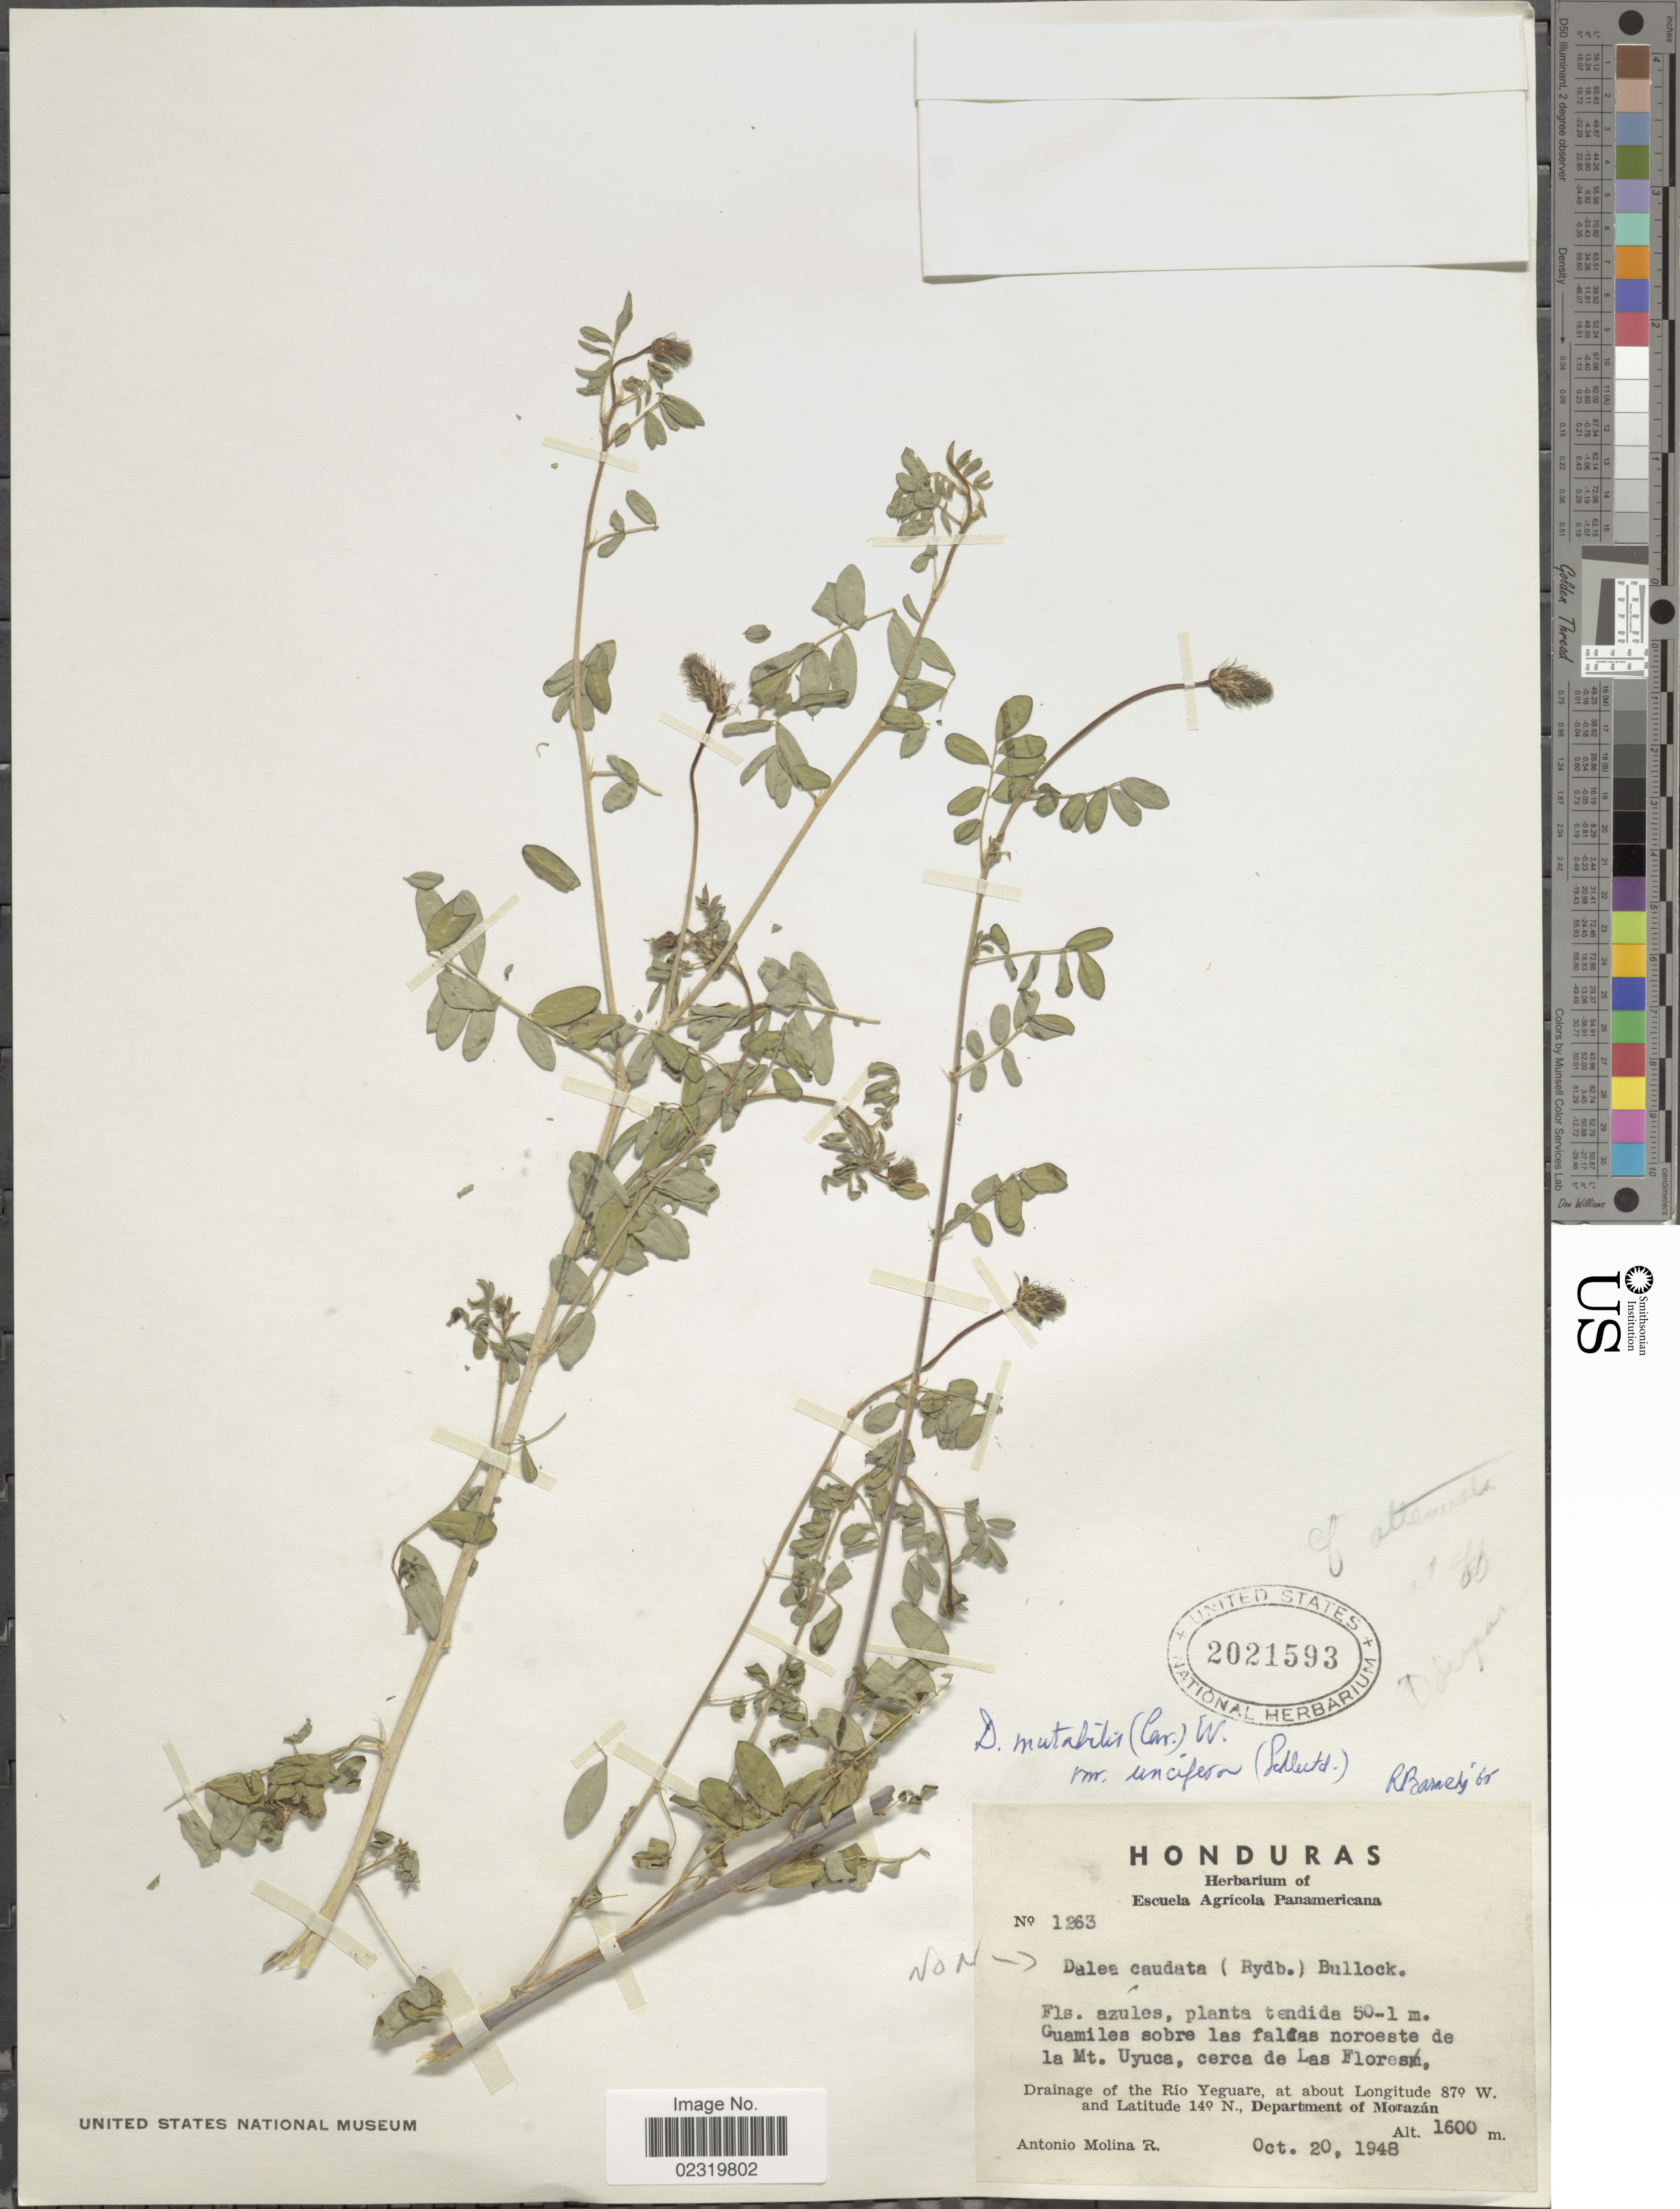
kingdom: Plantae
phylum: Tracheophyta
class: Magnoliopsida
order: Fabales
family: Fabaceae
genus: Dalea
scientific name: Dalea obovatifolia var. obovatifolia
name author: Ortega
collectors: A. Molina R.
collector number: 1263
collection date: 1948-10-20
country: Honduras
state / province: Fco. Morazán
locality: Guamiles sobre les faldas noroeste de la Mt. Uyuca, cerca de Las Flores. Drainage of the Río Yeguare, Department of Morazán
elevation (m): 1600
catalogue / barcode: US 2021593